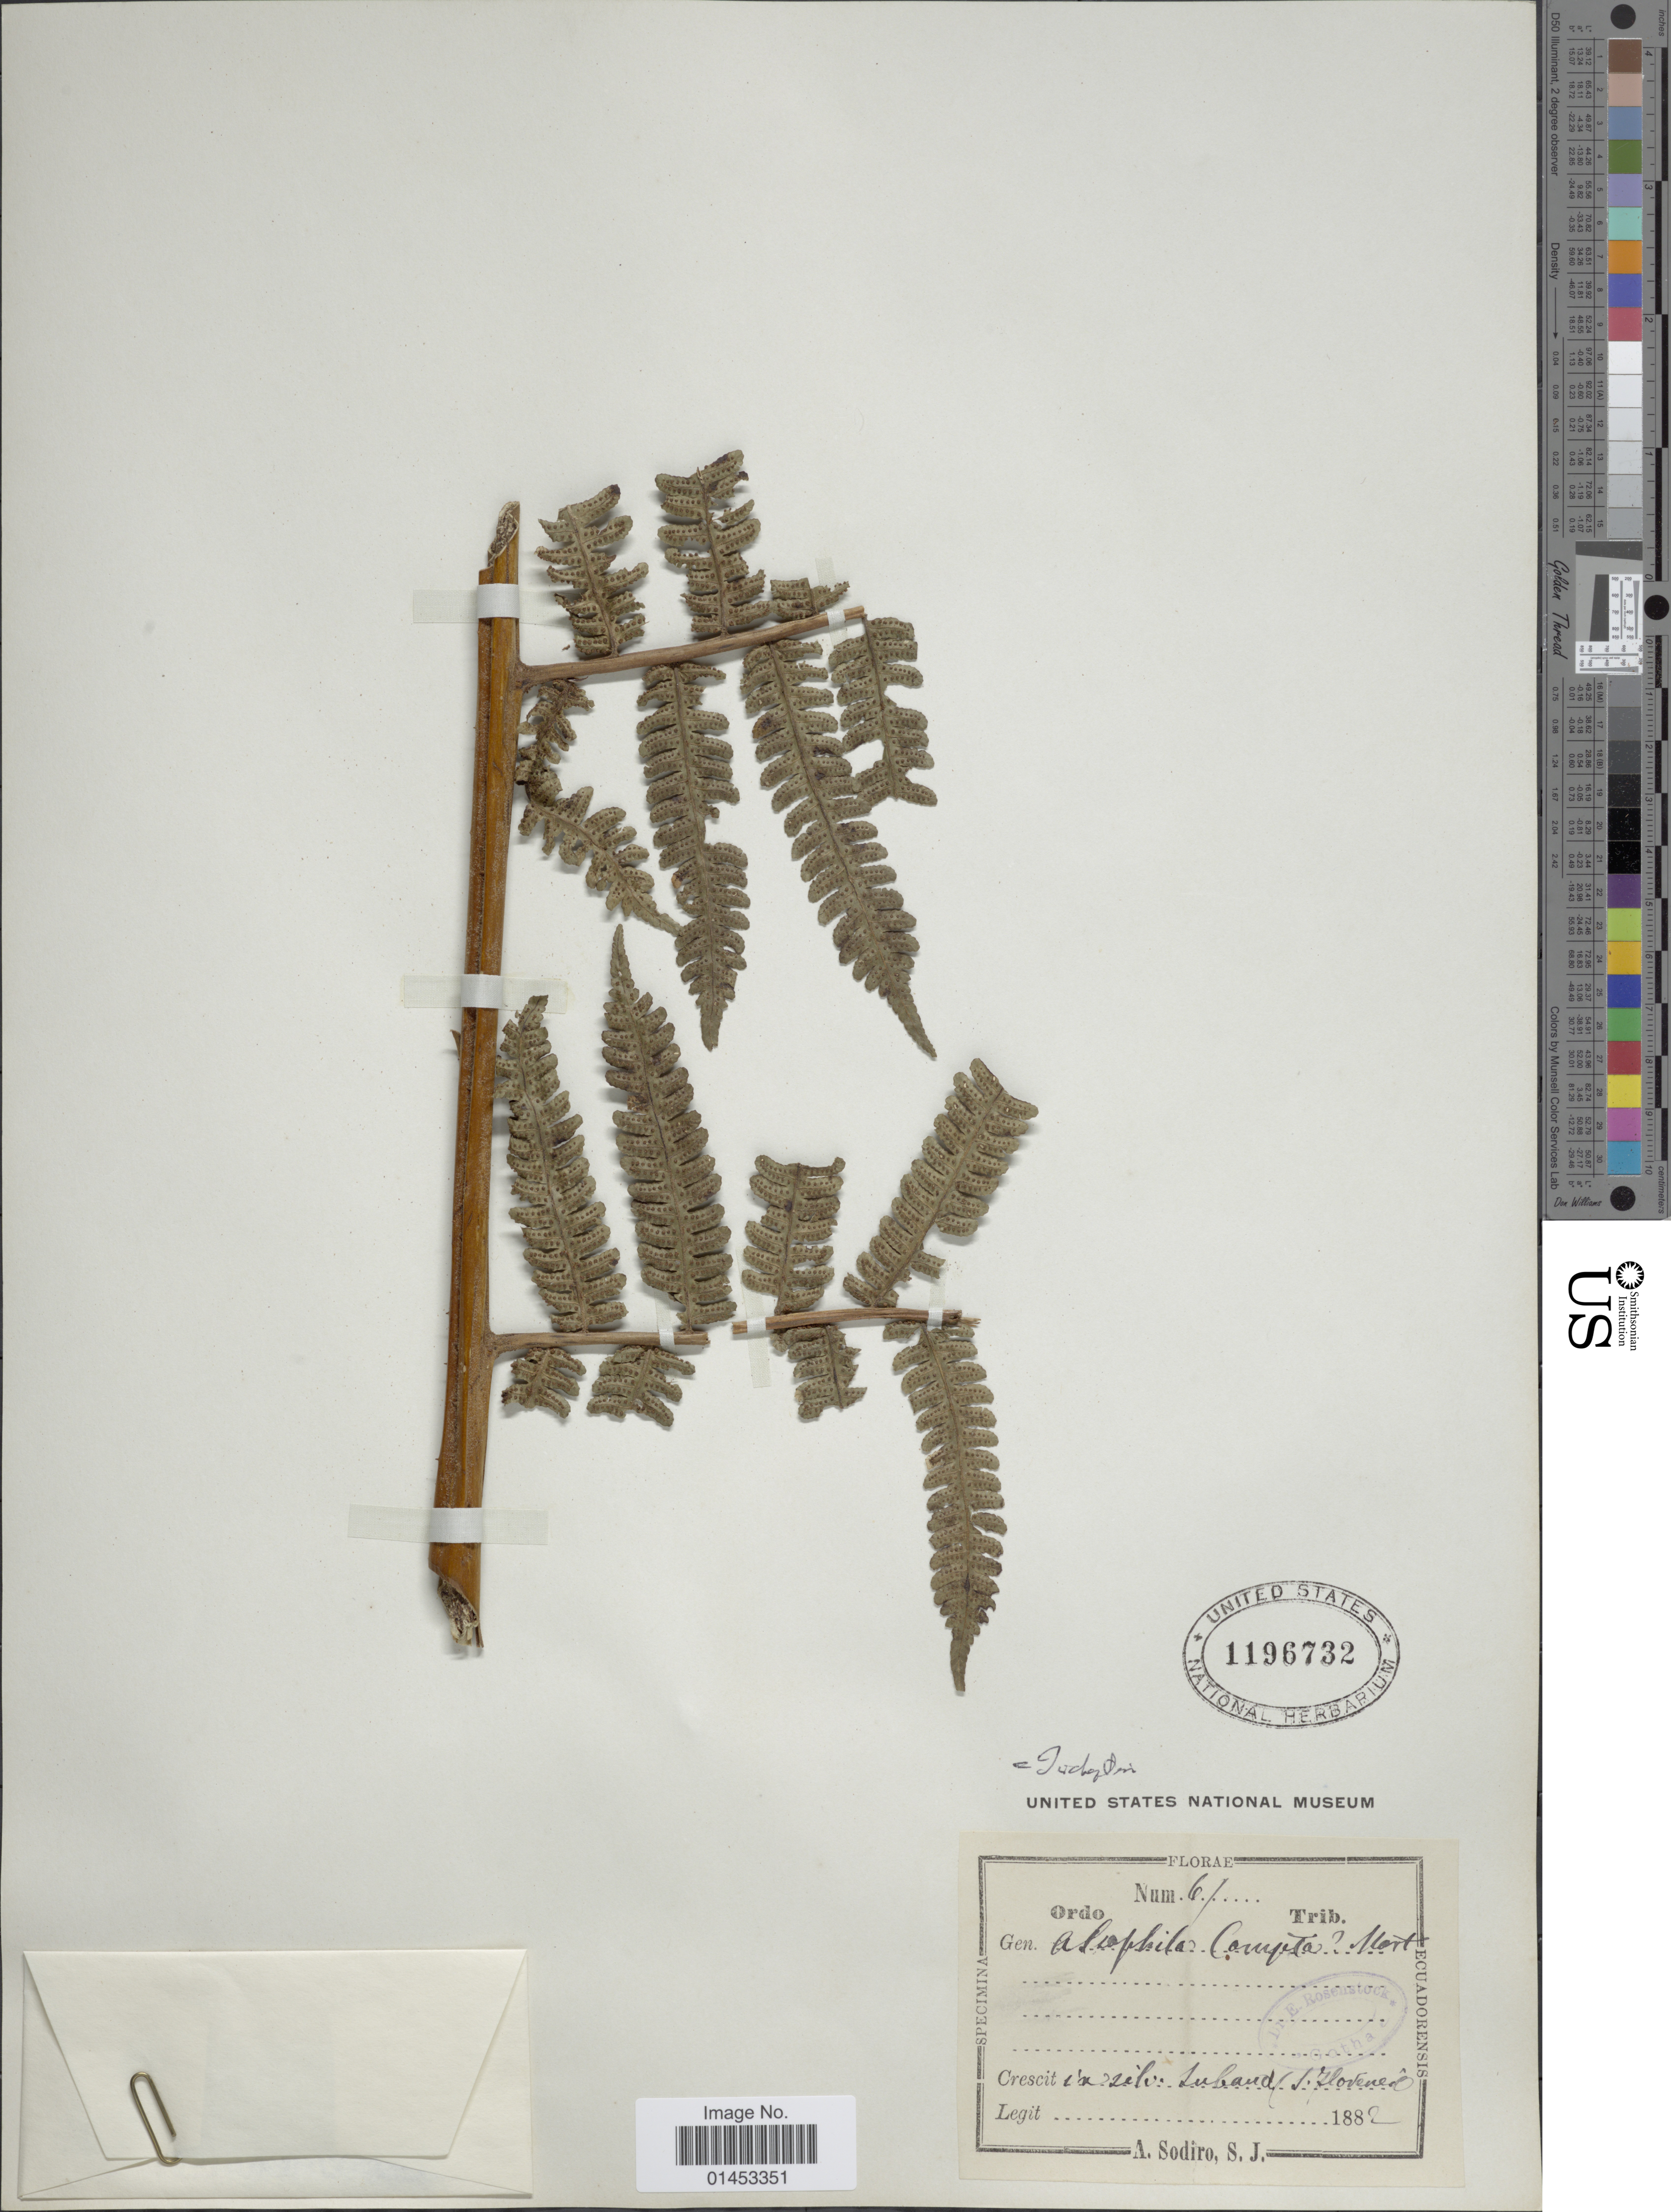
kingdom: Plantae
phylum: Tracheophyta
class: Polypodiopsida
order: Cyatheales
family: Cyatheaceae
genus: Cyathea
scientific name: Cyathea sp.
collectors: A. Sodiro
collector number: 61*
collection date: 1882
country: Ecuador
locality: In silv. suband. (S. Florencio)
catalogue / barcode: US 1196732